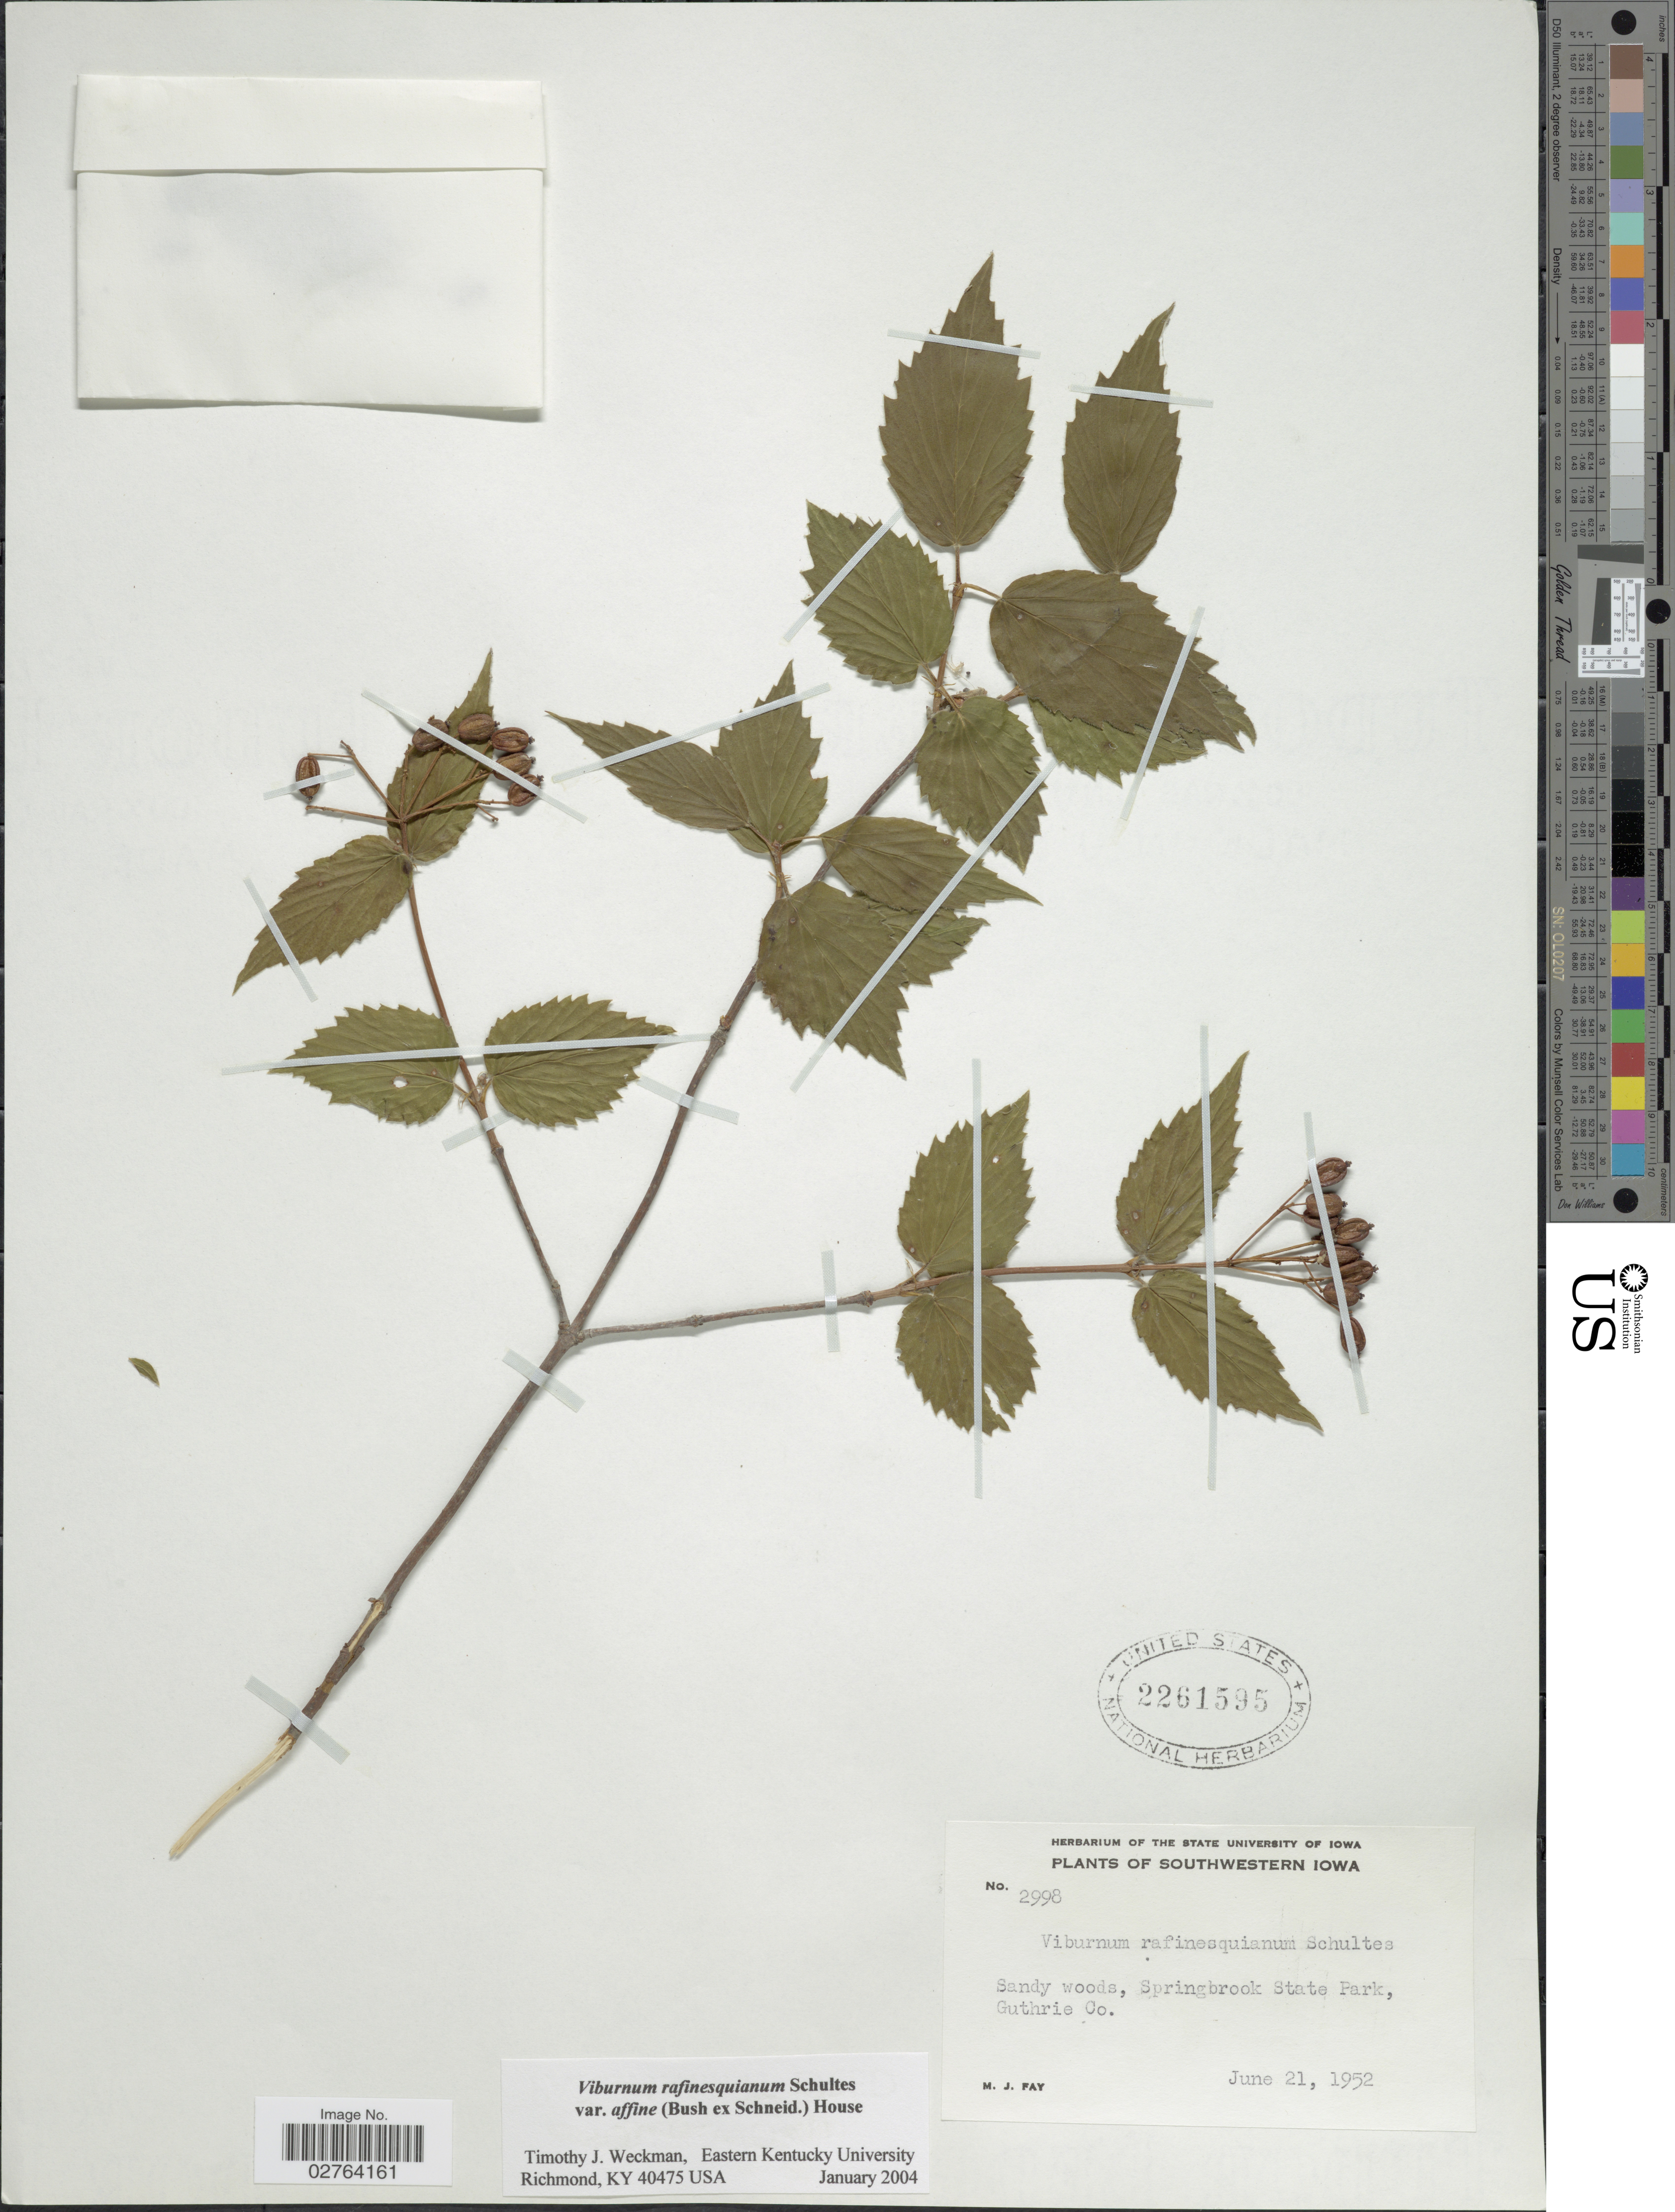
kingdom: Plantae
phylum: Tracheophyta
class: Magnoliopsida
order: Dipsacales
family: Viburnaceae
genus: Viburnum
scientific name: Viburnum rafinesqueanum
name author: Schult.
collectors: M. Fay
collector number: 2998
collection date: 1952-06-21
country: United States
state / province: Iowa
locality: Southwestern Iowa, Sandy woods, Springbrook State Park, Guthrie Co.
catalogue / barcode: US 2261595